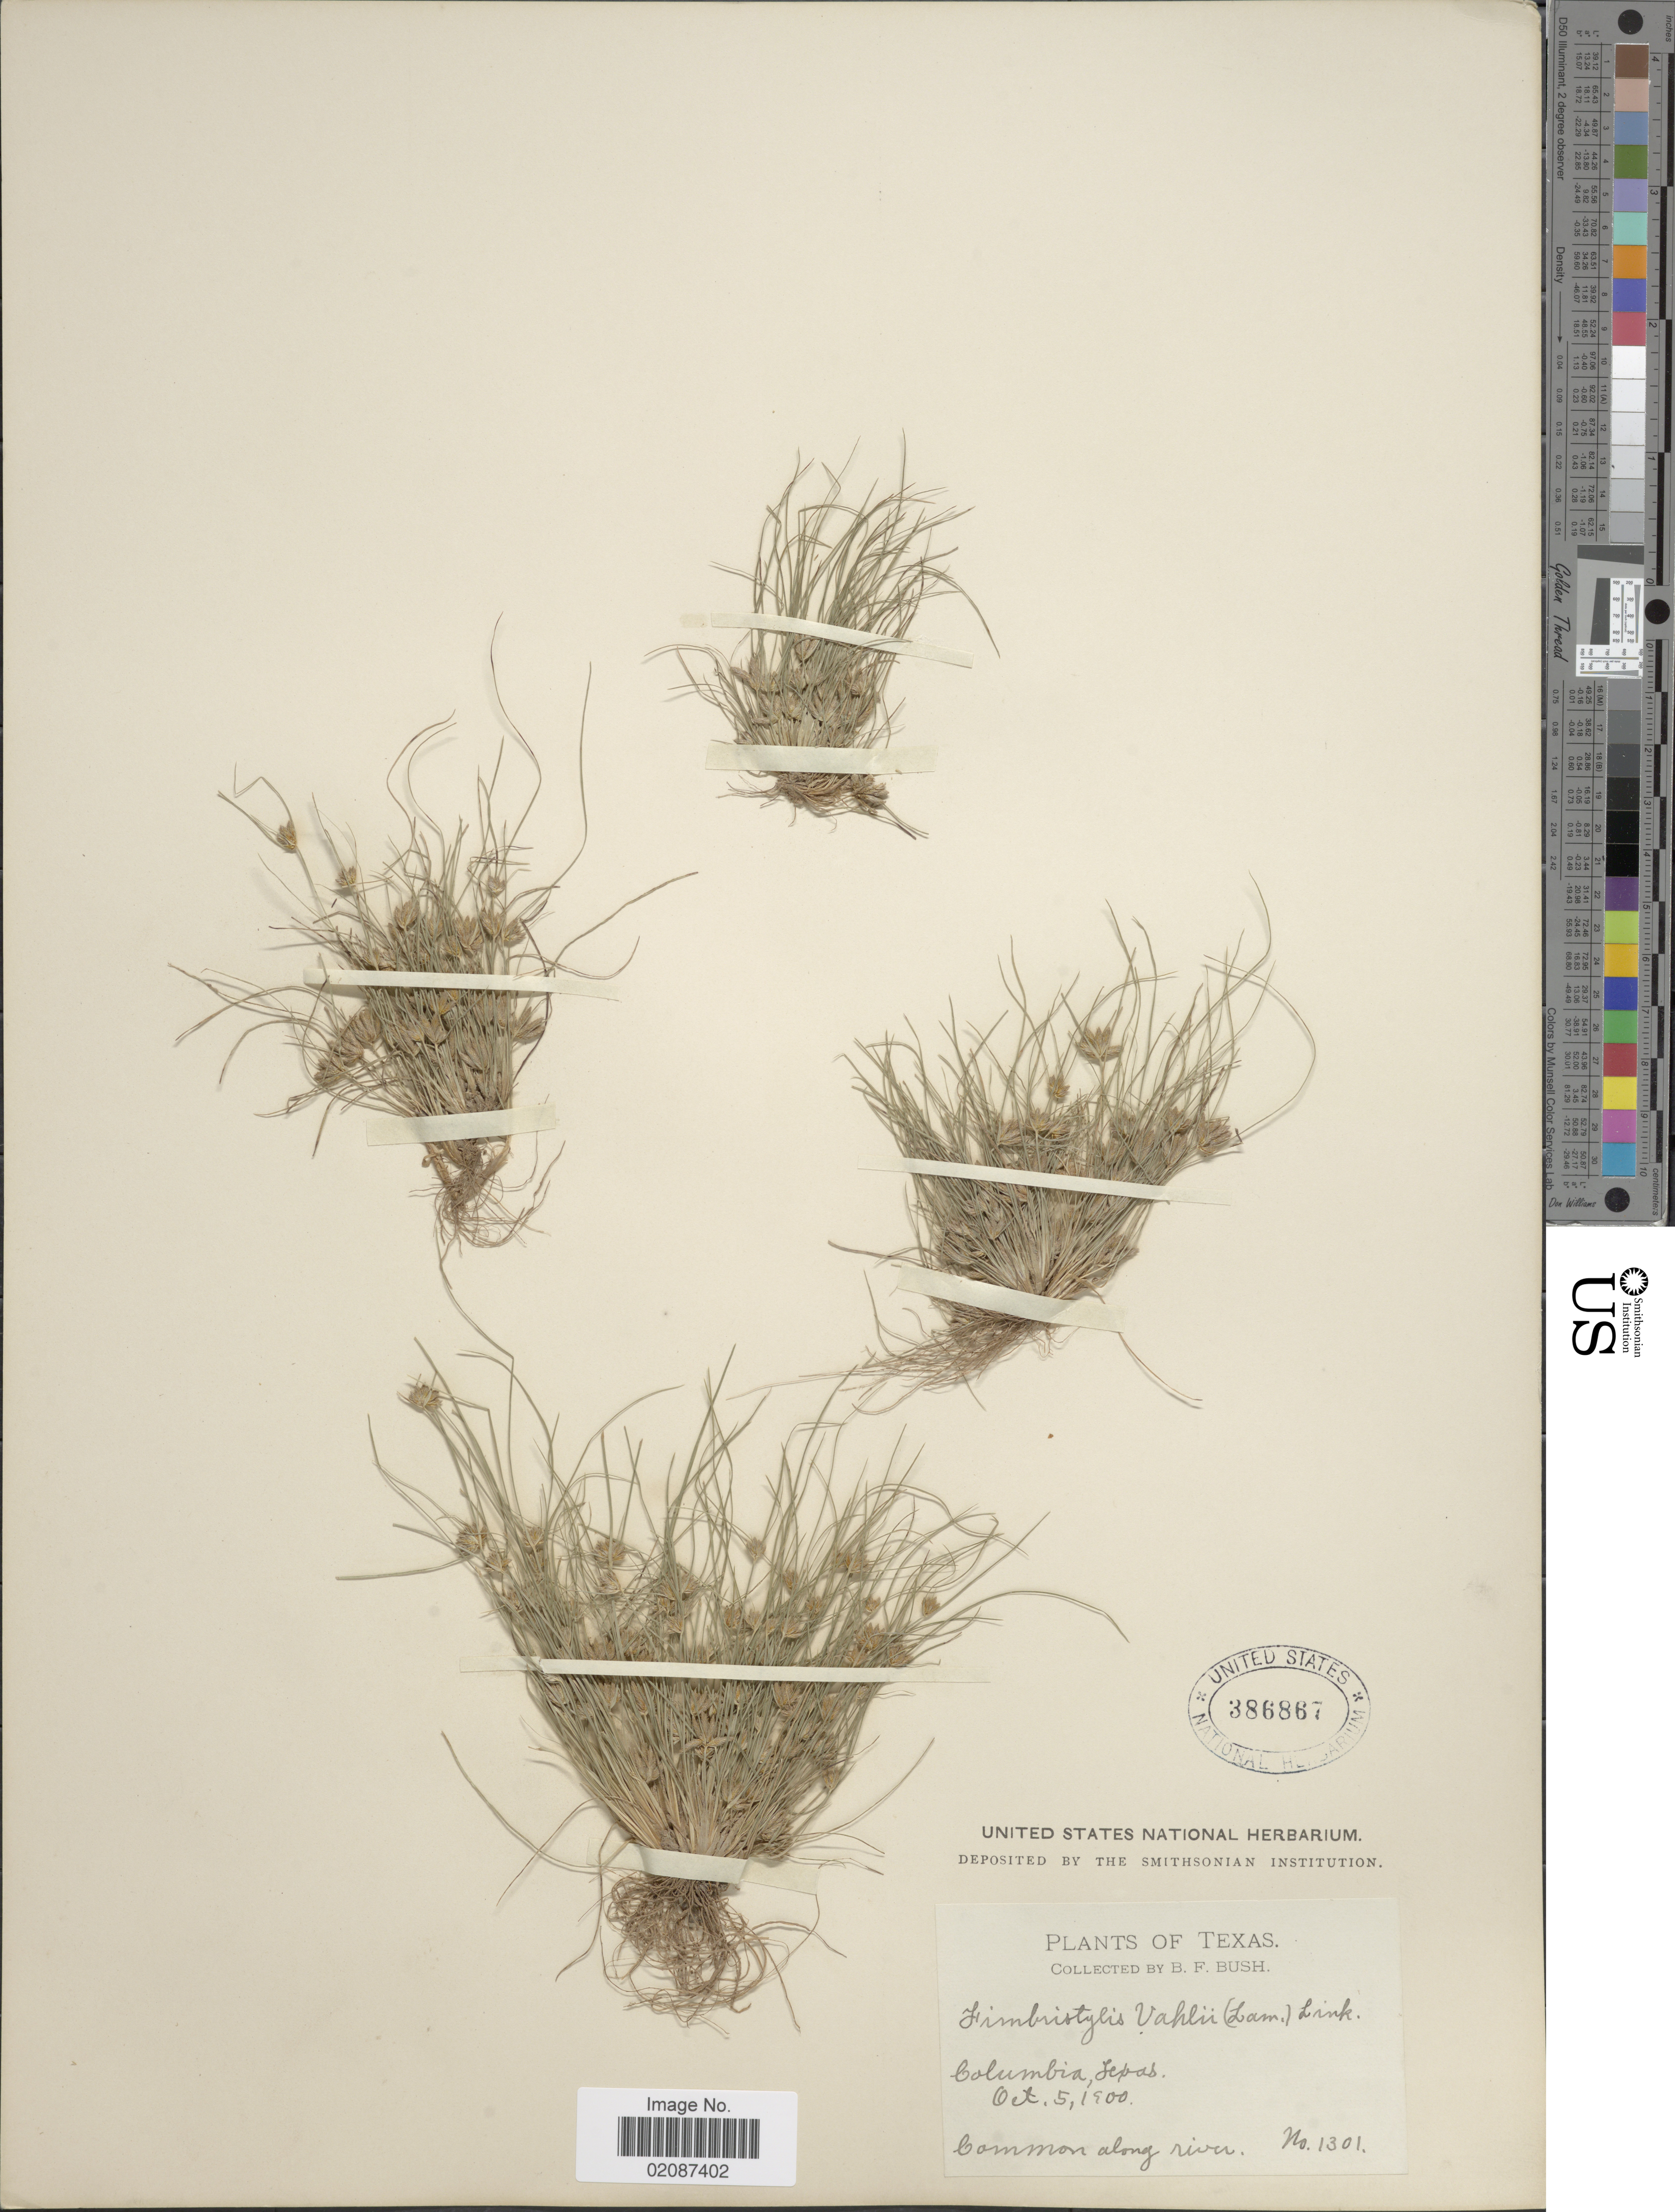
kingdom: Plantae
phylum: Tracheophyta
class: Liliopsida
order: Poales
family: Cyperaceae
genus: Fimbristylis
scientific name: Fimbristylis vahlii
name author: (Lam.) Link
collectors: B. F. Bush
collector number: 1301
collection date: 1900-10-05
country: United States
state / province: Texas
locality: Columbia, Texas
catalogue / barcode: US 386867